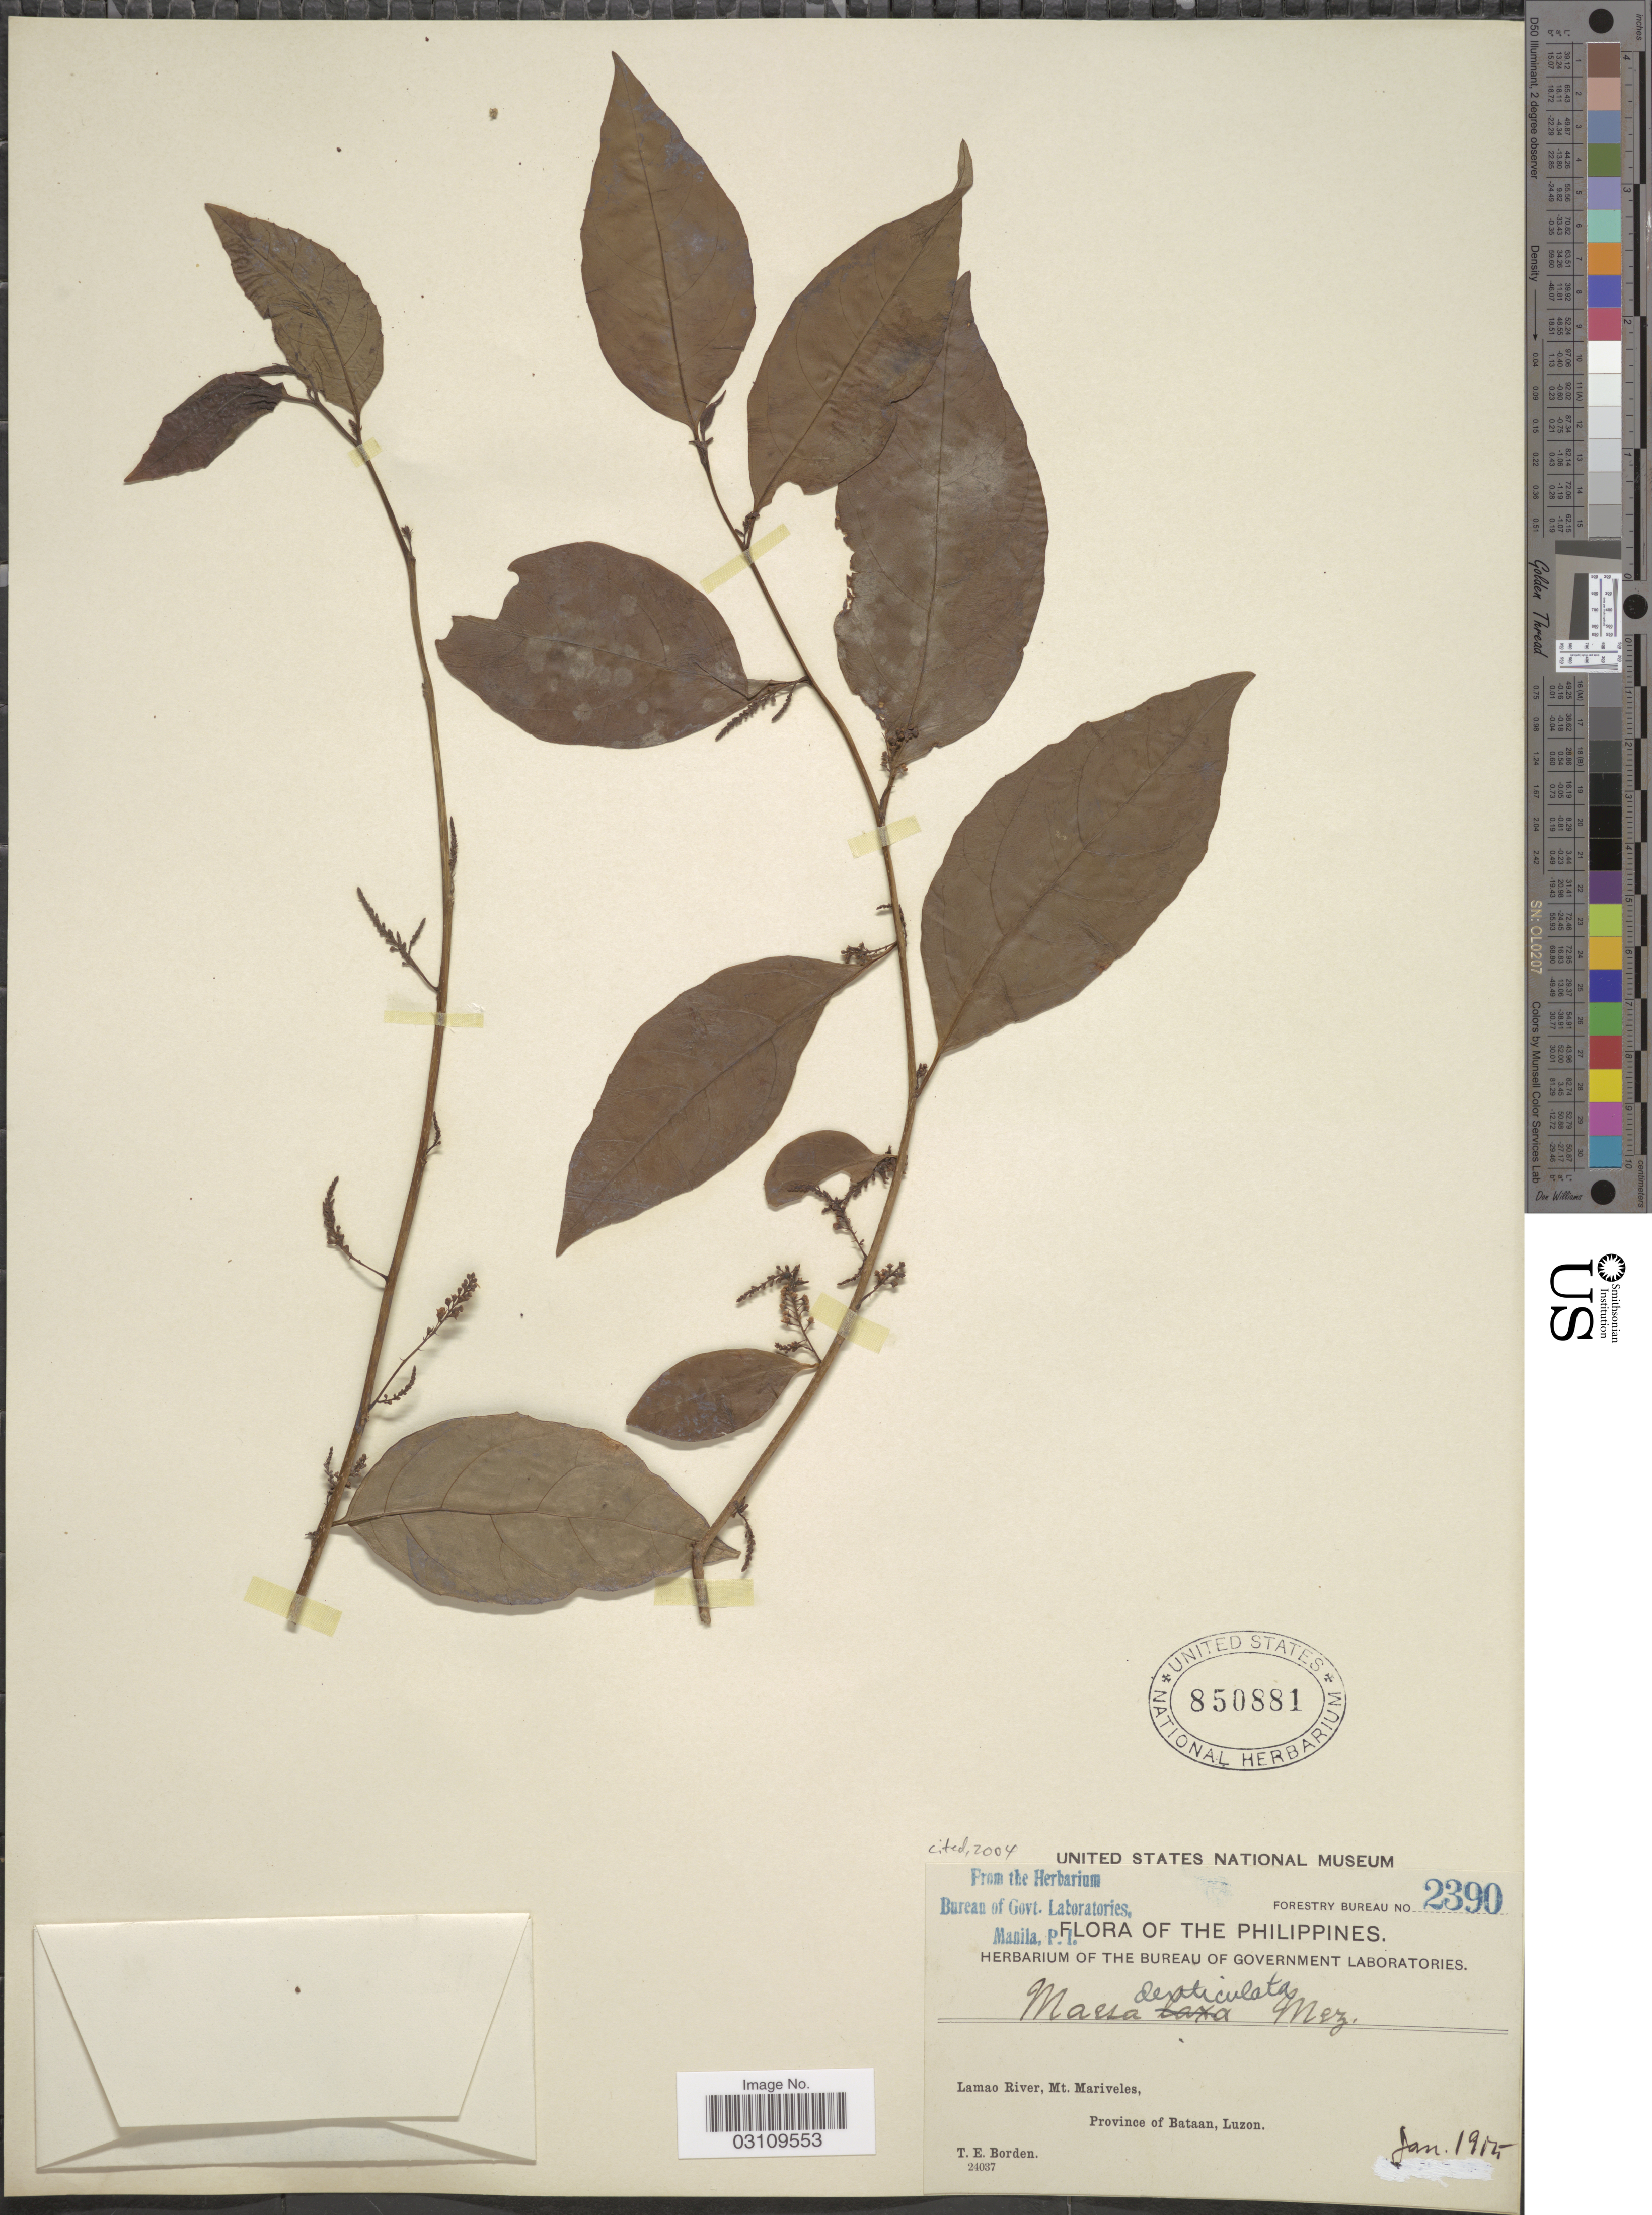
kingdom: Plantae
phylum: Tracheophyta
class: Magnoliopsida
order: Ericales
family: Primulaceae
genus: Maesa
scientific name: Maesa denticulata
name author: Mez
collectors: T. E. Borden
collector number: Forestry Bureau 2390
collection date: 1905-01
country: Philippines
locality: Lamao River, Mt. Mariveles, Province of Bataan, Luzon.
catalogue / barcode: US 850881